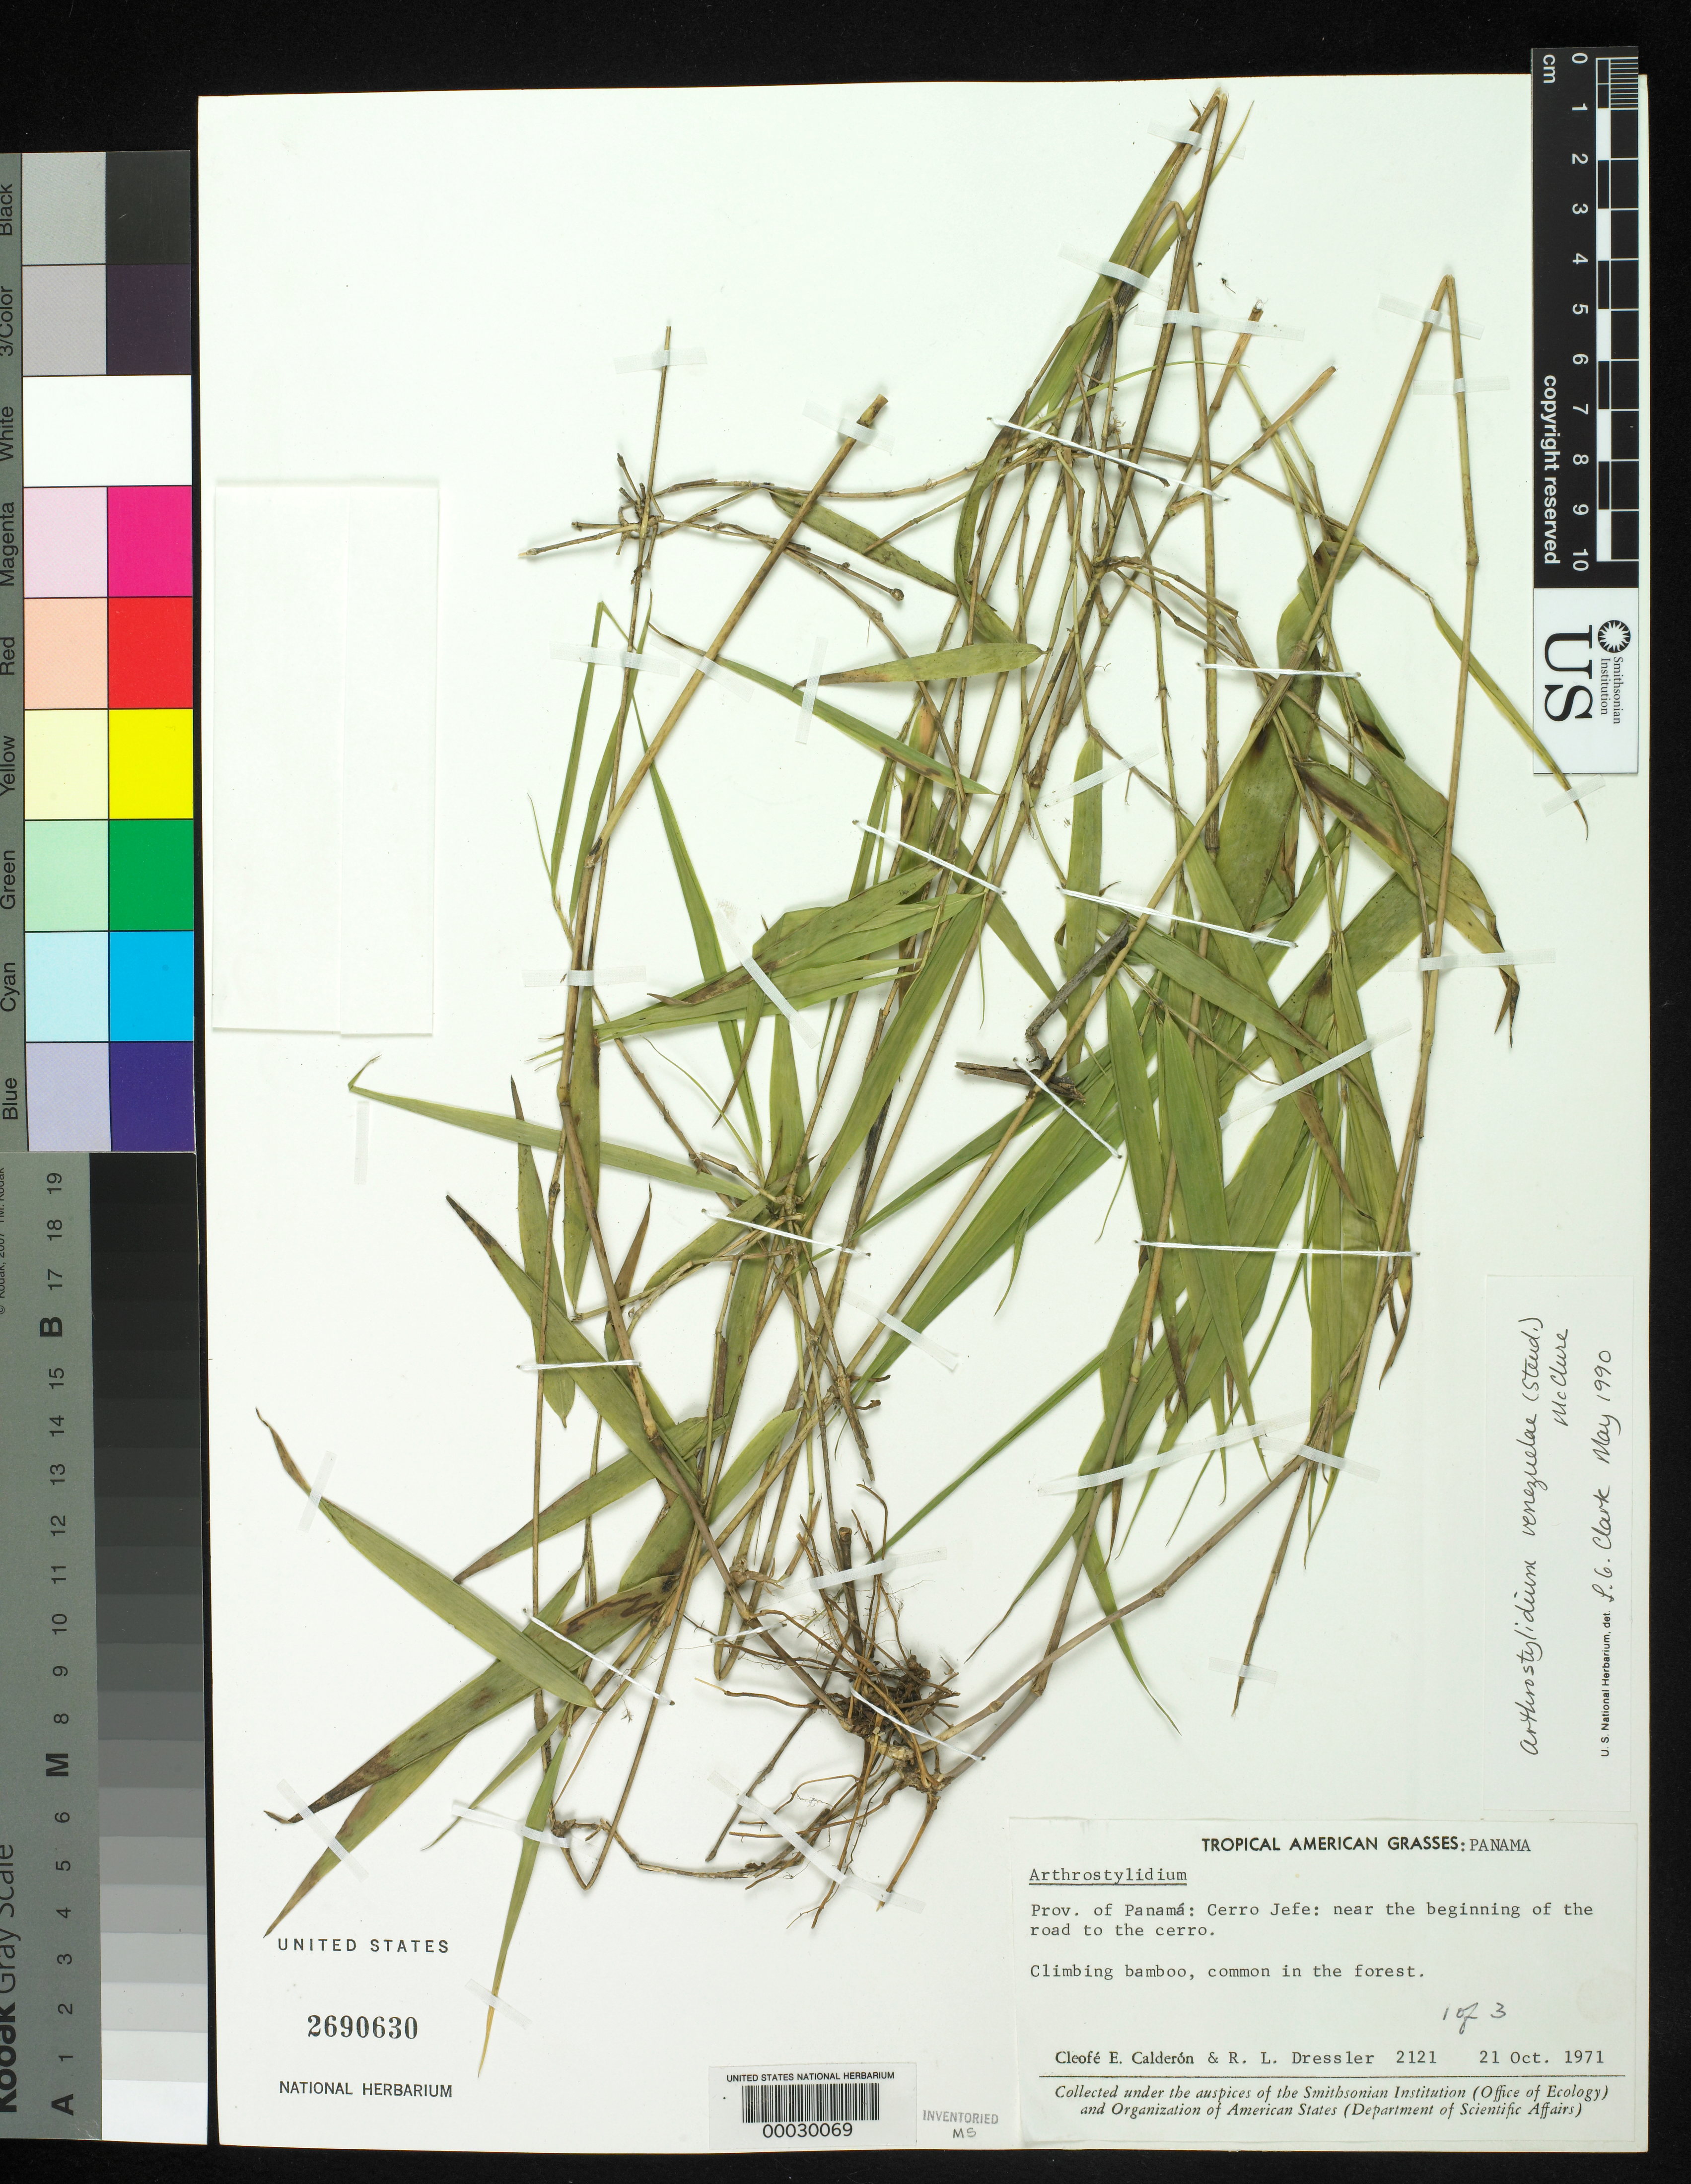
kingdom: Plantae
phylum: Tracheophyta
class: Liliopsida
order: Poales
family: Poaceae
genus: Arthrostylidium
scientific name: Arthrostylidium venezuelae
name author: (Steud.) McClure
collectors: C. E. Calderón & R. Dressler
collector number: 2121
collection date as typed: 21 Oct 1971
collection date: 1971-10-21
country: Panama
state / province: Panamá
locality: Cerro Jefe: near the beginning of the road to the Cerro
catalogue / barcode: US 2690630